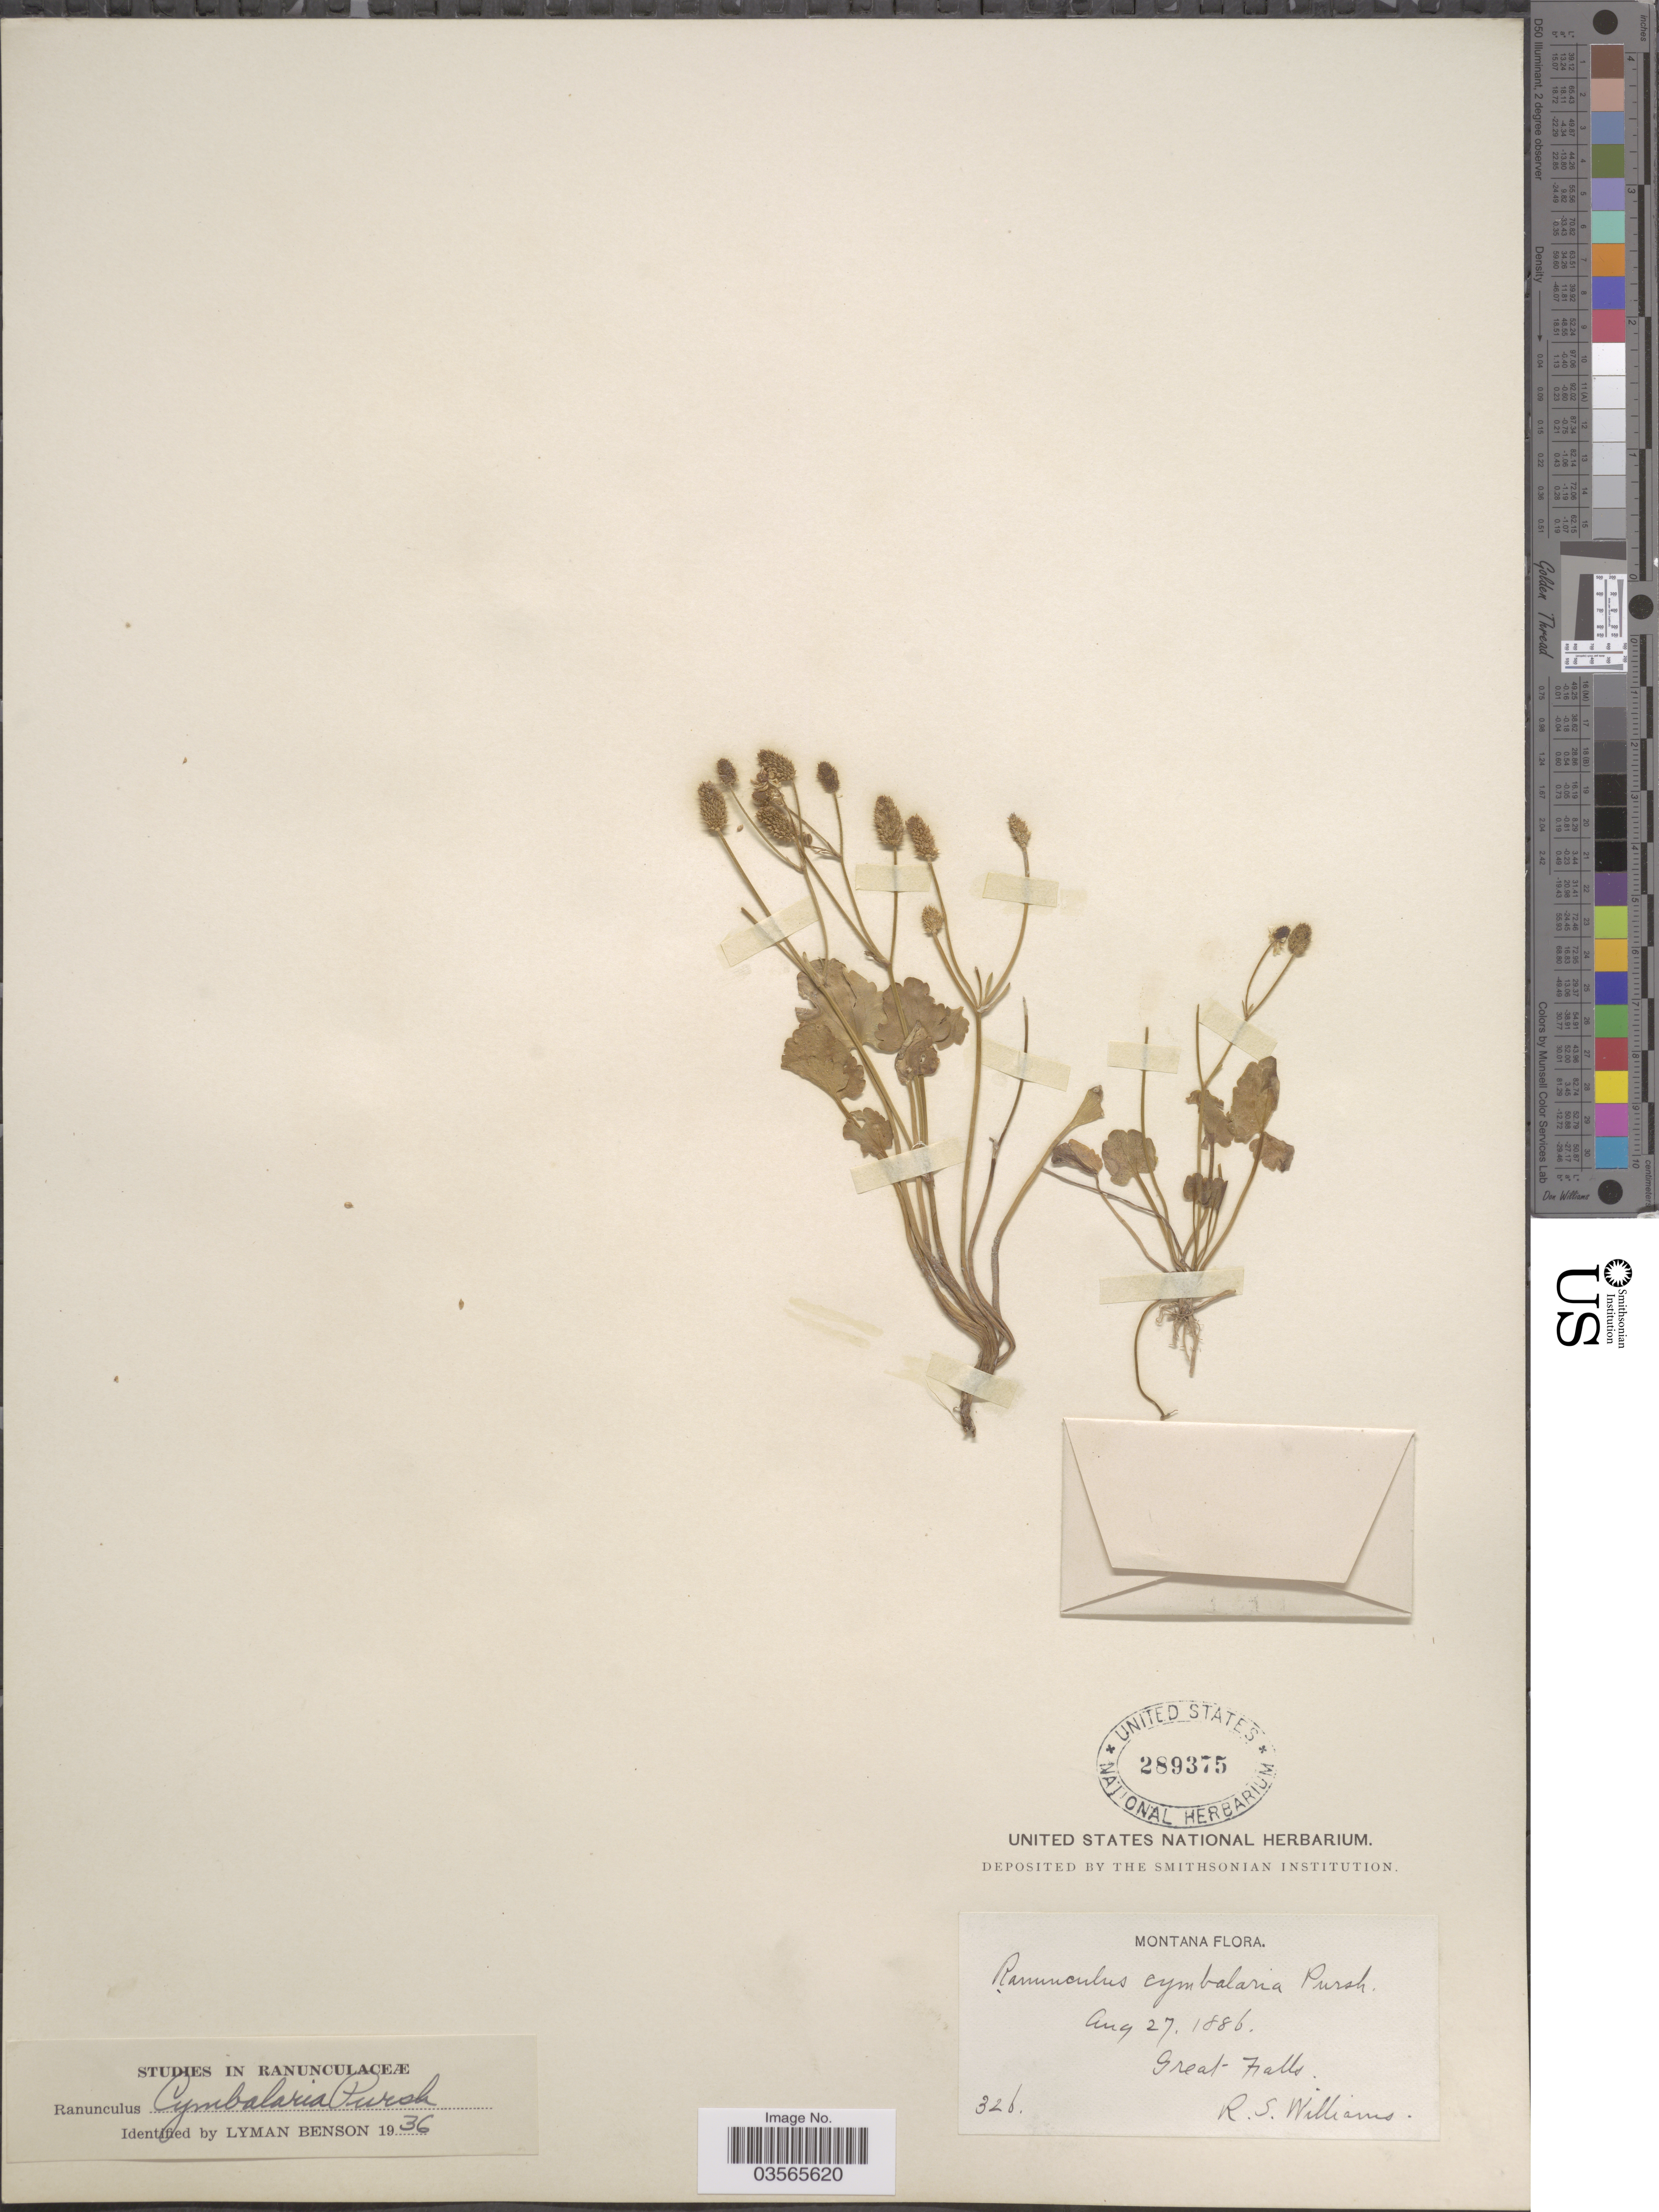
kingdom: Plantae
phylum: Tracheophyta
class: Magnoliopsida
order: Ranunculales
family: Ranunculaceae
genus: Halerpestes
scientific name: Halerpestes cymbalaria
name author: (Pursh) Greene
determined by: Strong, M. T., (US), Smithsonian Institution - National Museum of Natural History (UNITED STATES)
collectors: R. S. Williams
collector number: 326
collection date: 1886-08-27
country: United States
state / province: Montana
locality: Great-Falls.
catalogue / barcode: US 289375